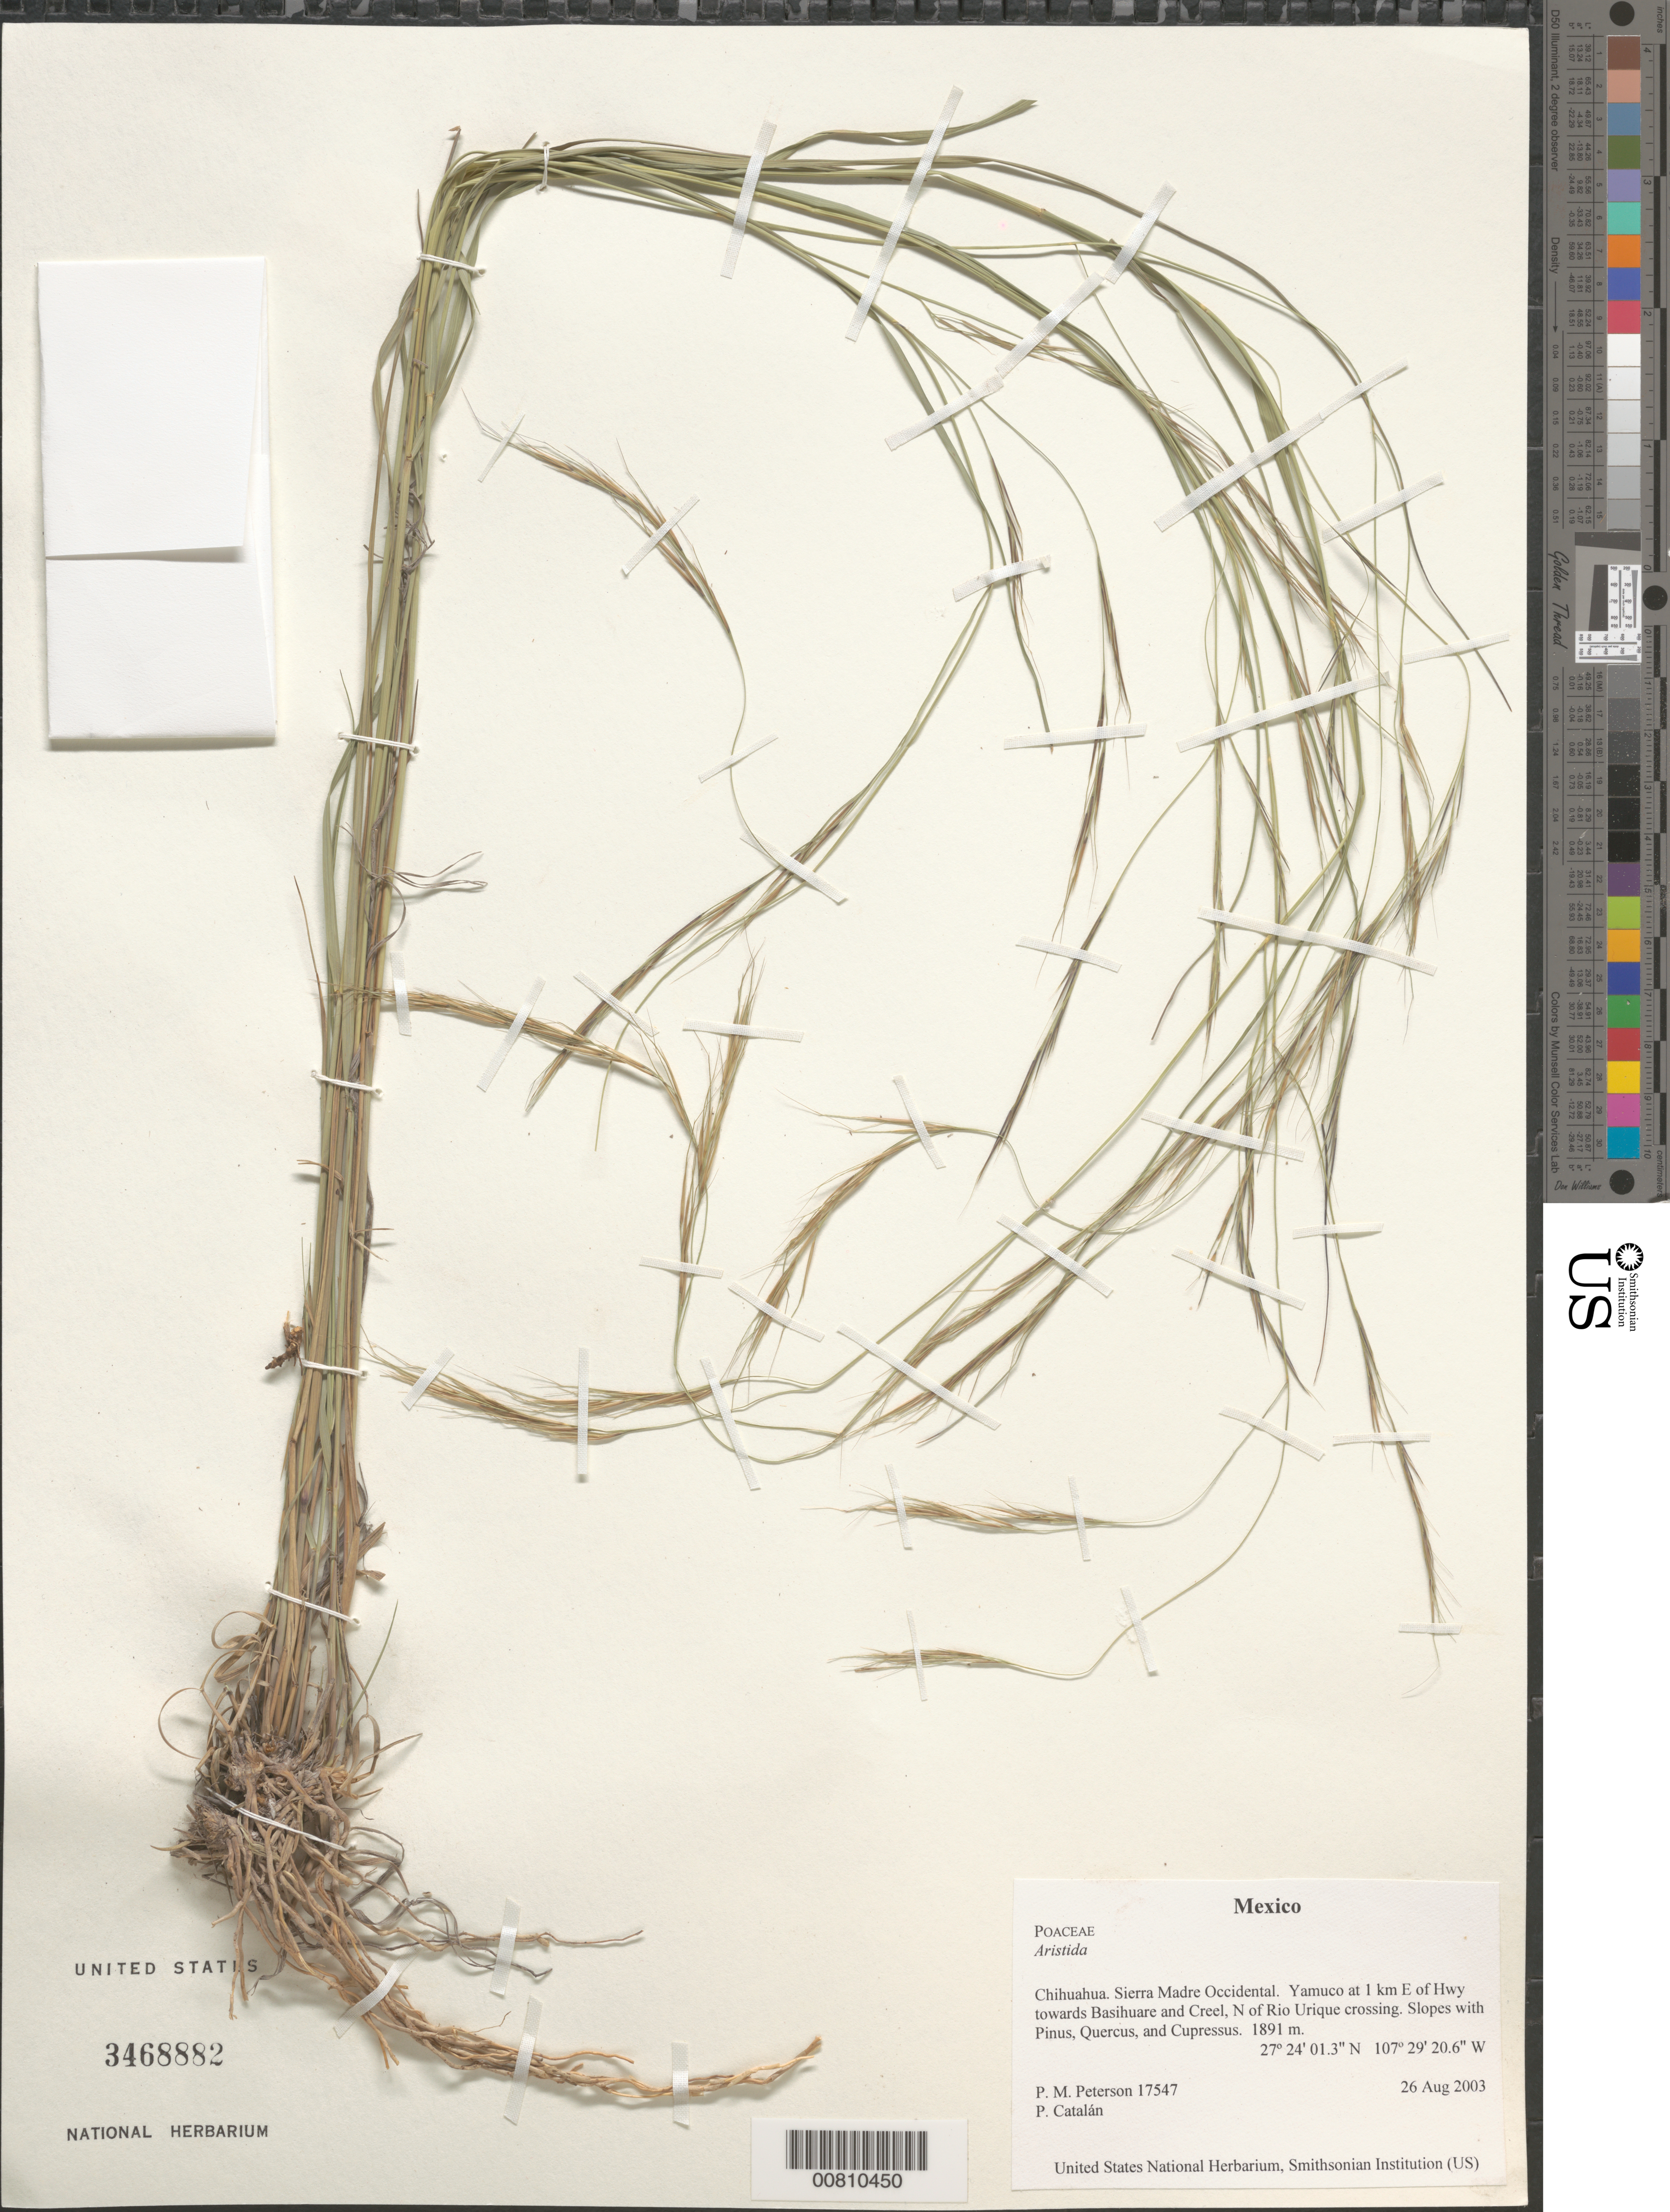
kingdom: Plantae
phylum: Tracheophyta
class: Liliopsida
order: Poales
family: Poaceae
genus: Aristida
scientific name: Aristida sp.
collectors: P. M. Peterson & P. Catalán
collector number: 17547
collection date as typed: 26 Aug 2003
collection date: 2003-08-26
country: Mexico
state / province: Chihuahua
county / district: Sierra Madre Occidental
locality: Yamuco at 1 km E of Hwy towards Basihuare and Creel, N of Rio Urique crossing. Slopes with Pinus, Quercus, and Cupressus.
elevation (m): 1891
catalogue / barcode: US 3468882